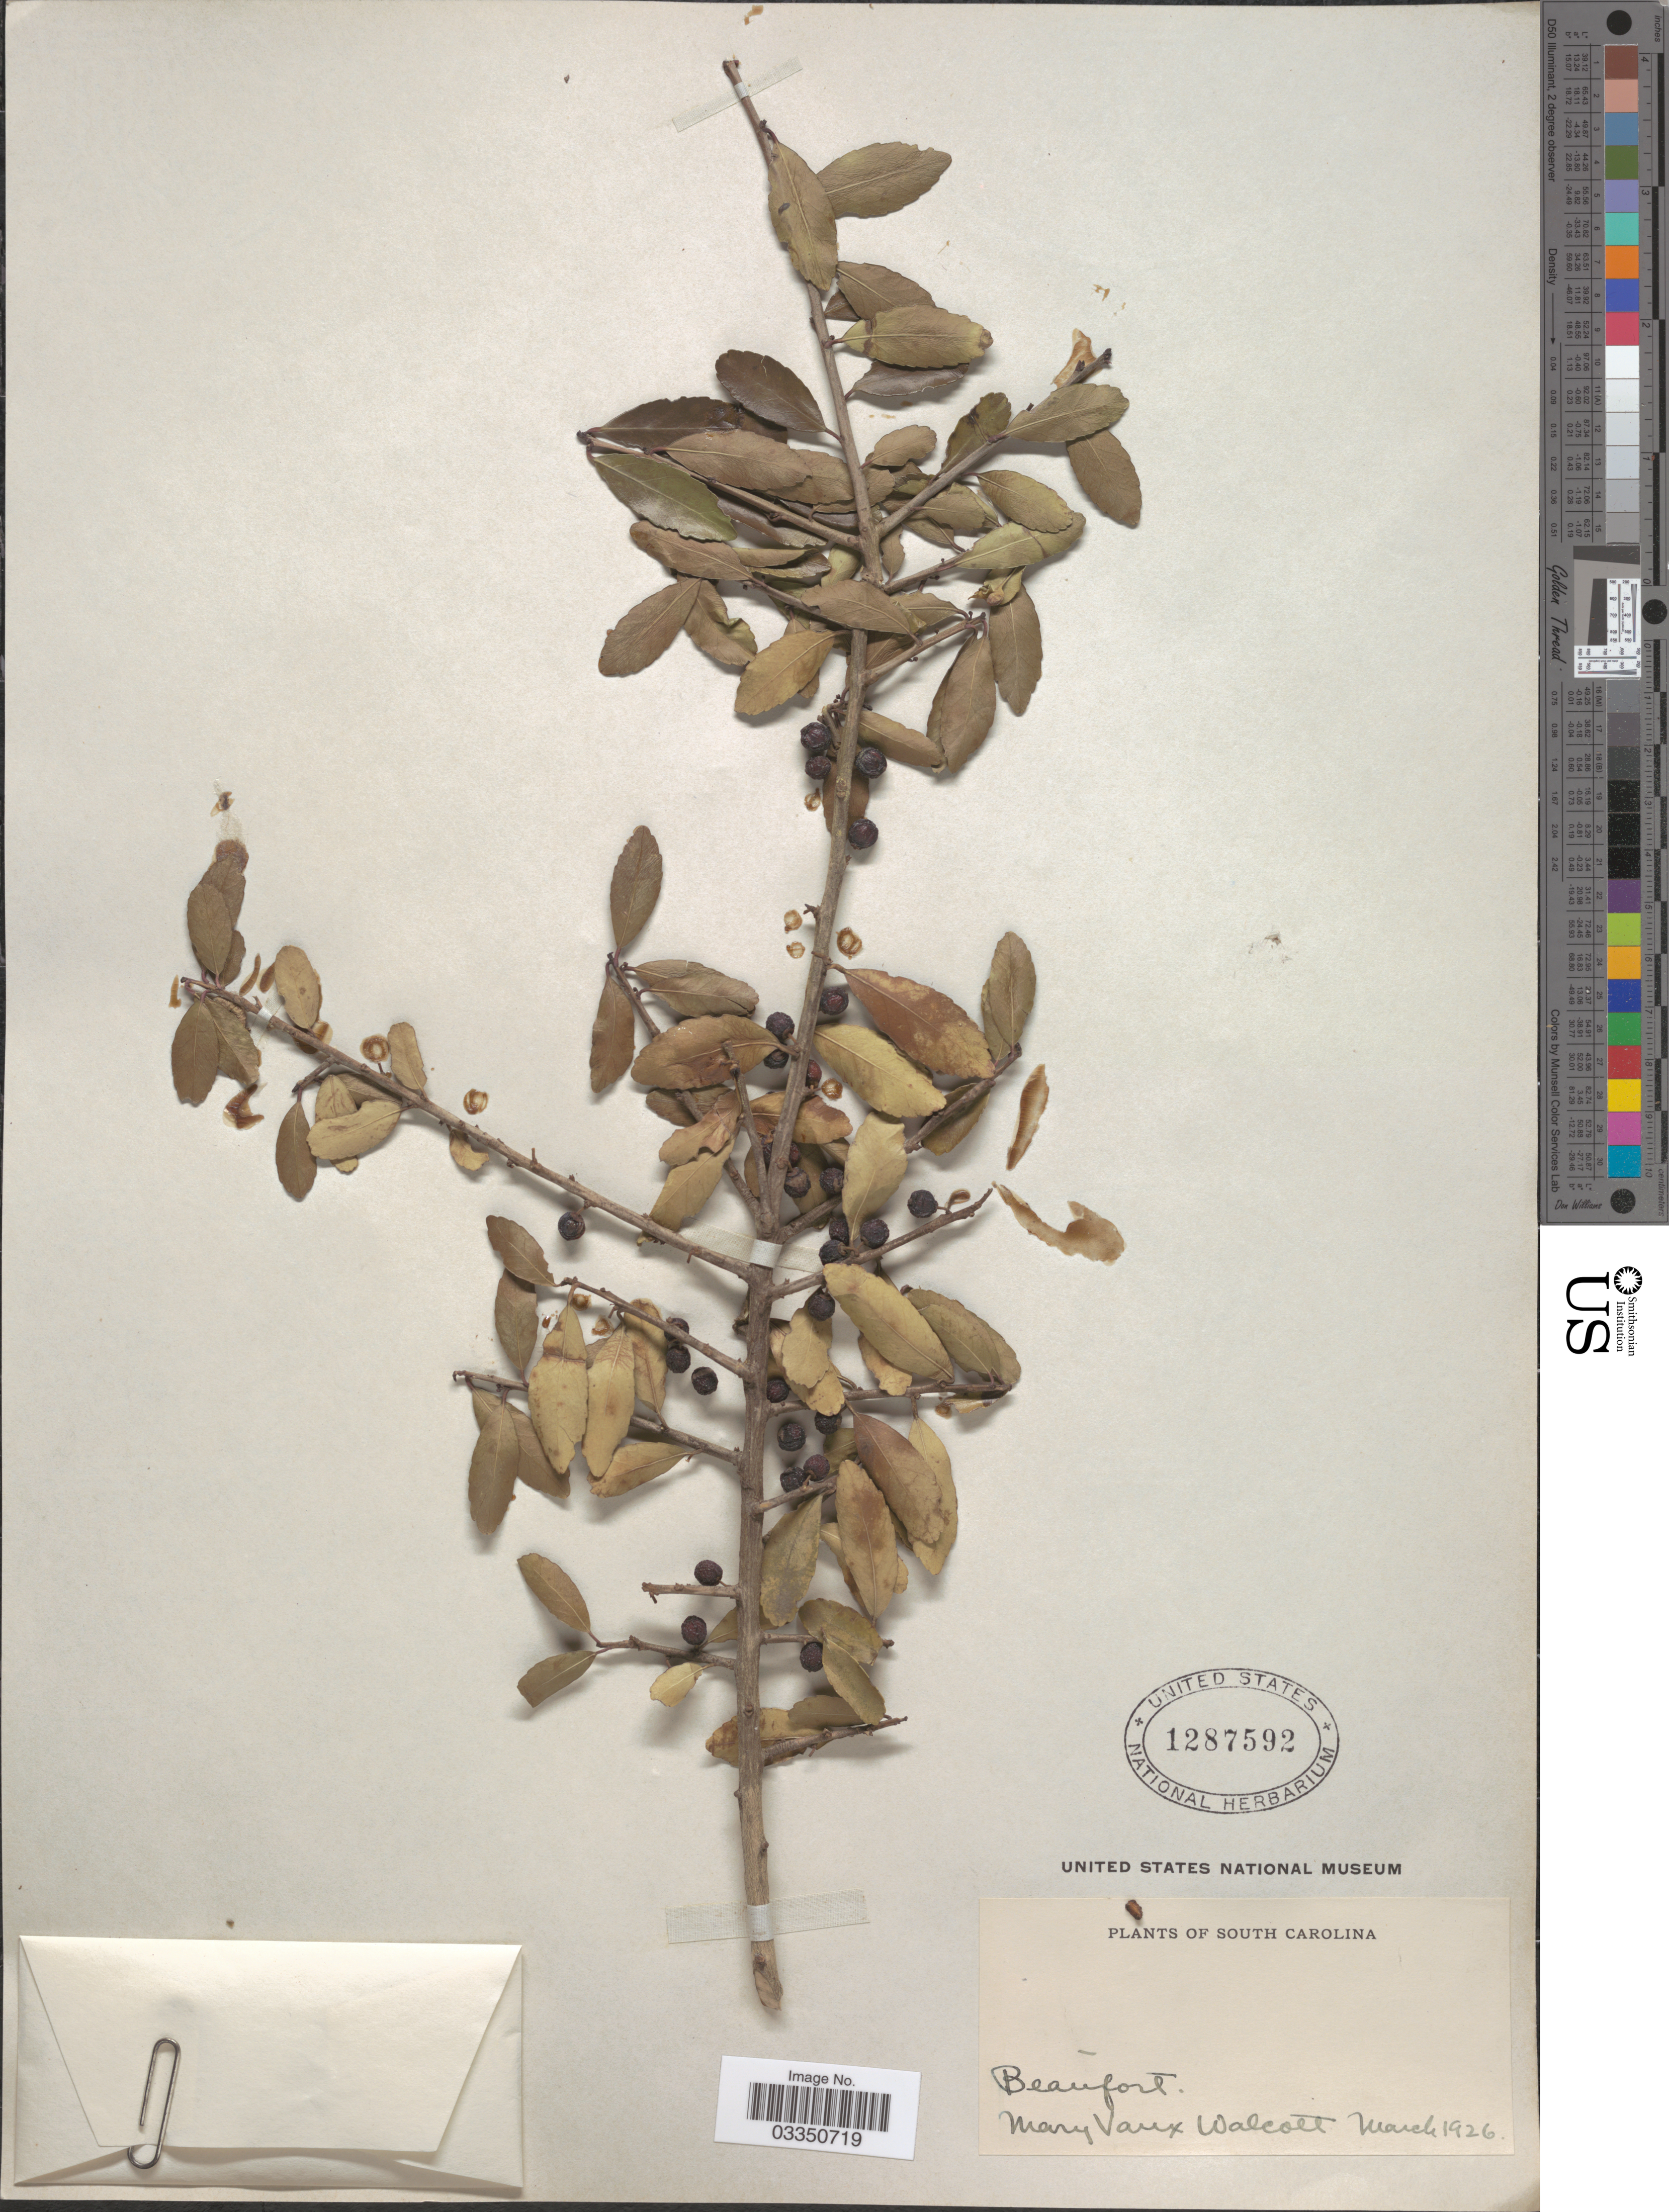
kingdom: Plantae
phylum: Tracheophyta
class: Magnoliopsida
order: Aquifoliales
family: Aquifoliaceae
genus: Ilex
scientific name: Ilex vomitoria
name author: Aiton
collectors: M. Walcott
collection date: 1926-03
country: United States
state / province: South Carolina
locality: Beaufort.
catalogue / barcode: US 1287592